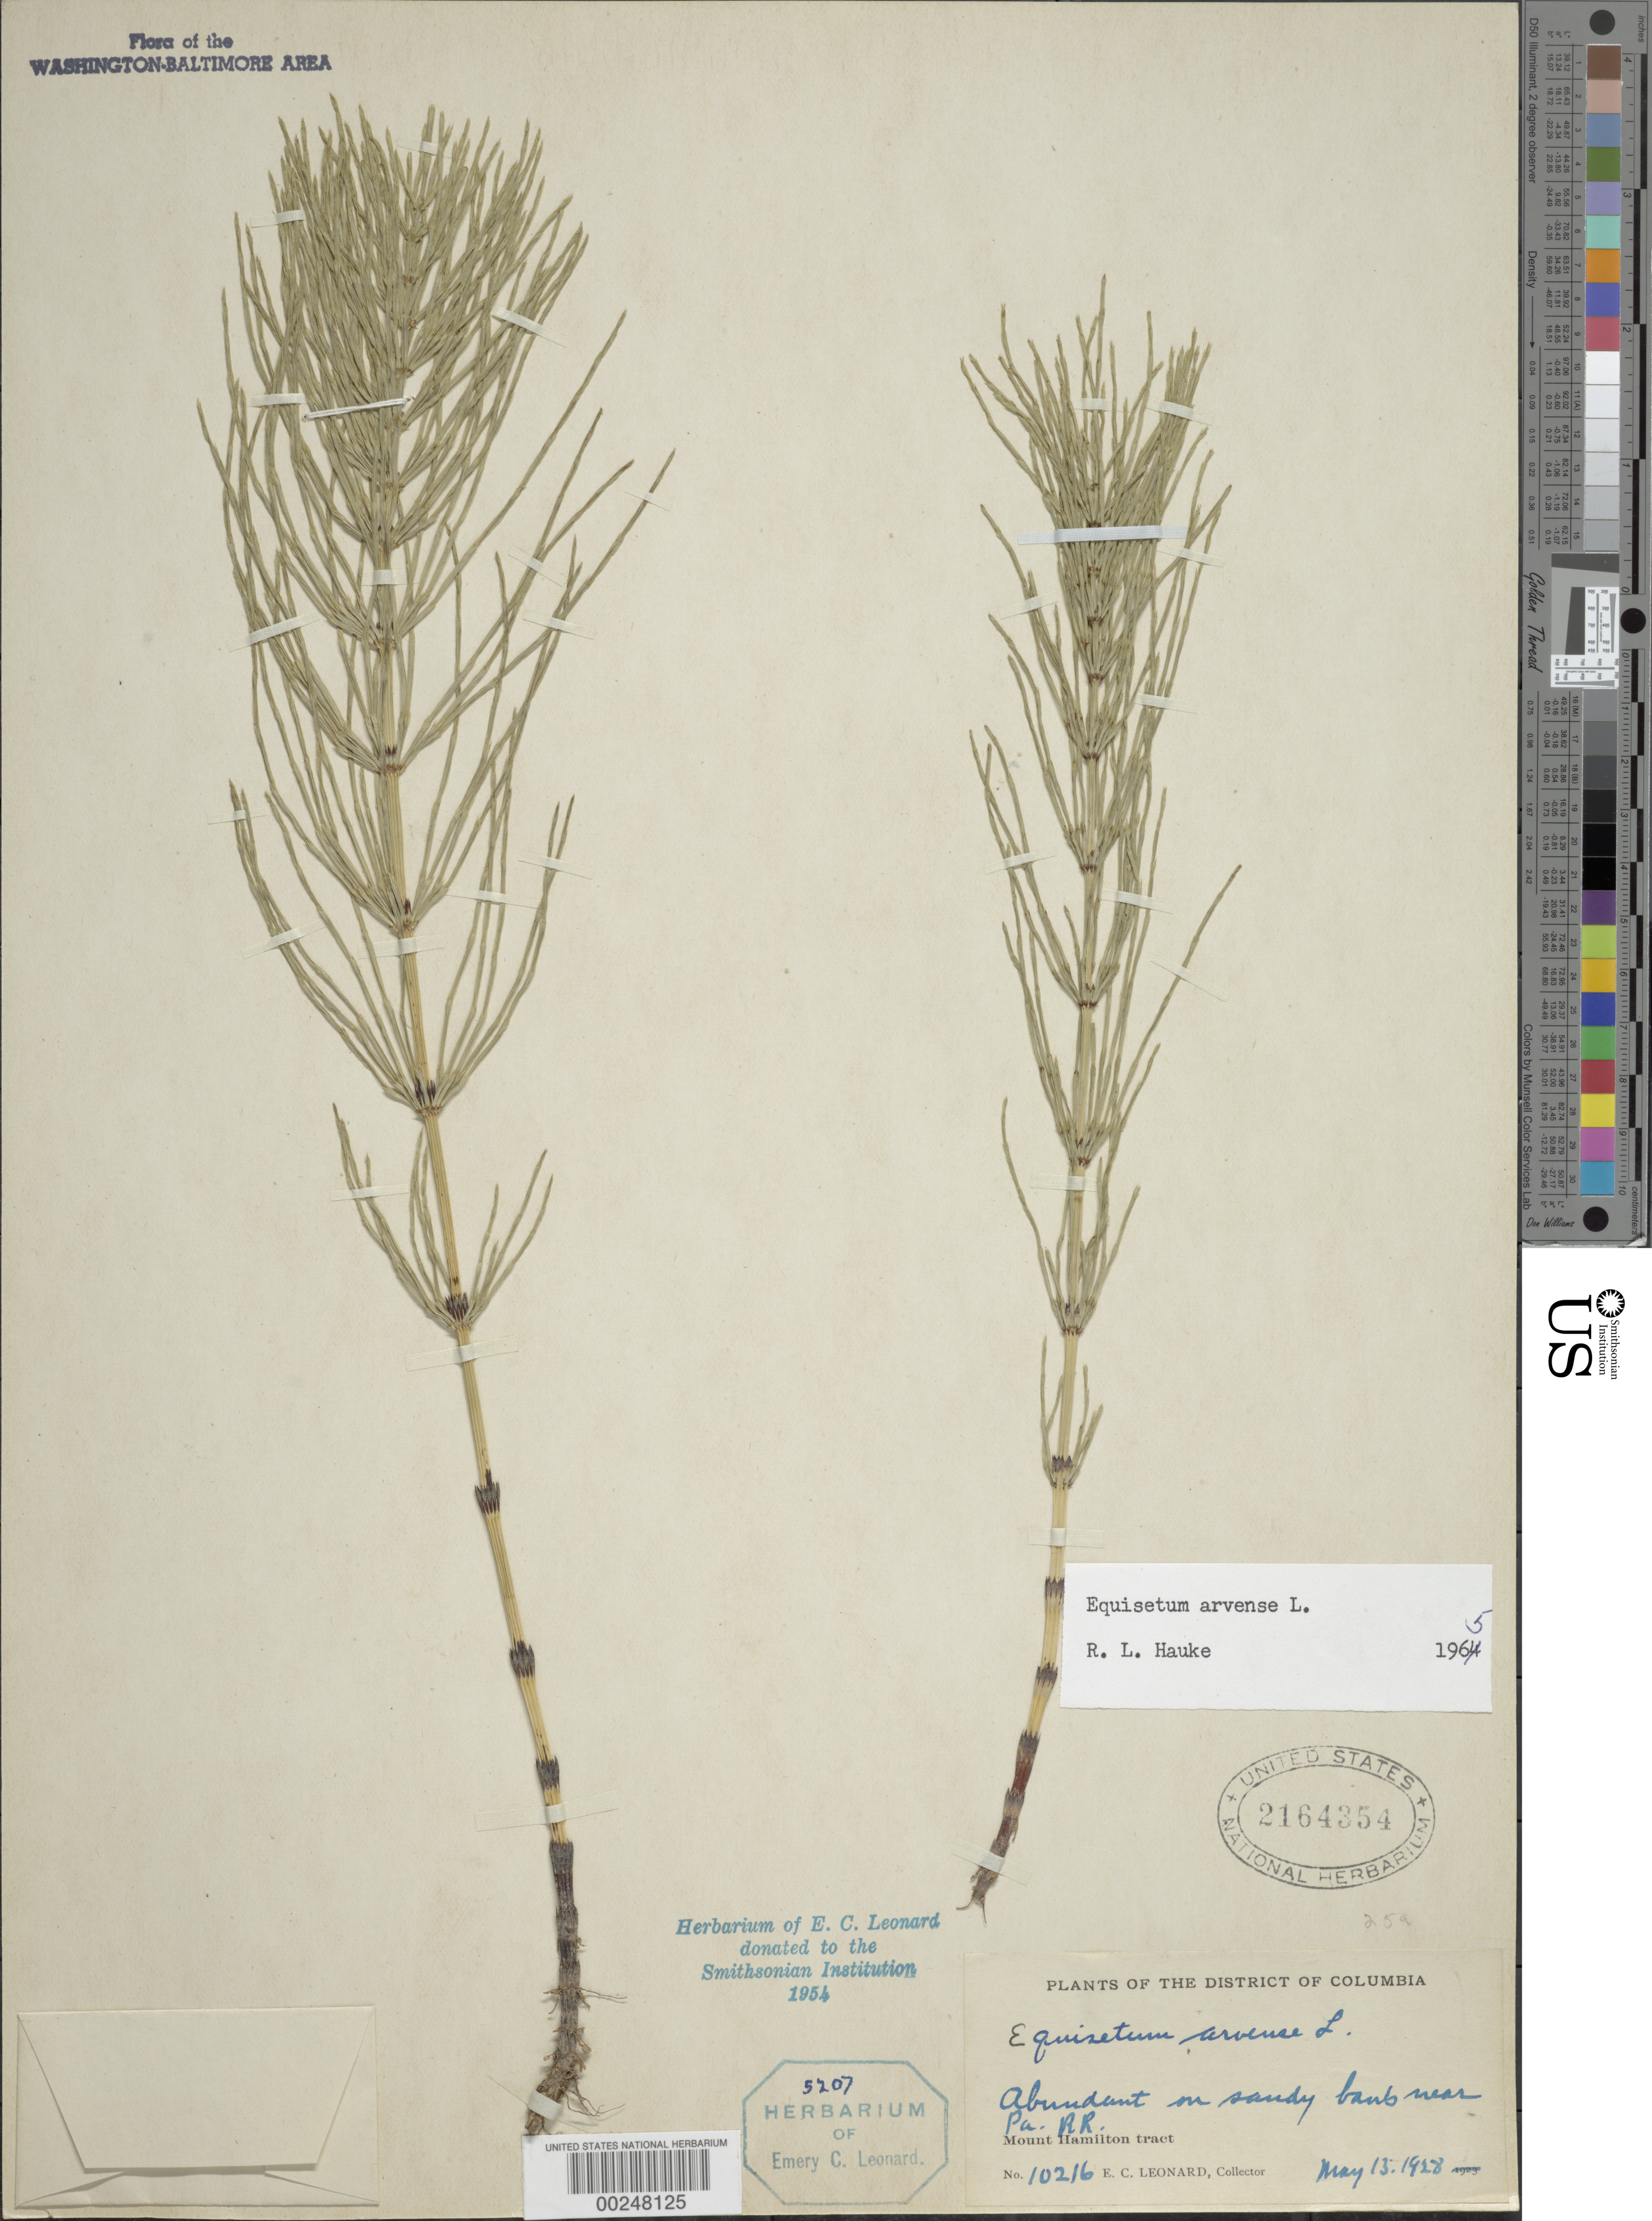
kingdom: Plantae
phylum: Tracheophyta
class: Polypodiopsida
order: Equisetales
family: Equisetaceae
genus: Equisetum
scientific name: Equisetum arvense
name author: L.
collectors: E. C. Leonard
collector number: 10216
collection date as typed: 13 May 1928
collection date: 1928-05-13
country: United States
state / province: District of Columbia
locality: Near Pennsylvania Railroad, Mount Hamilton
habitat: On sandy banks near park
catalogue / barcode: US 2164354